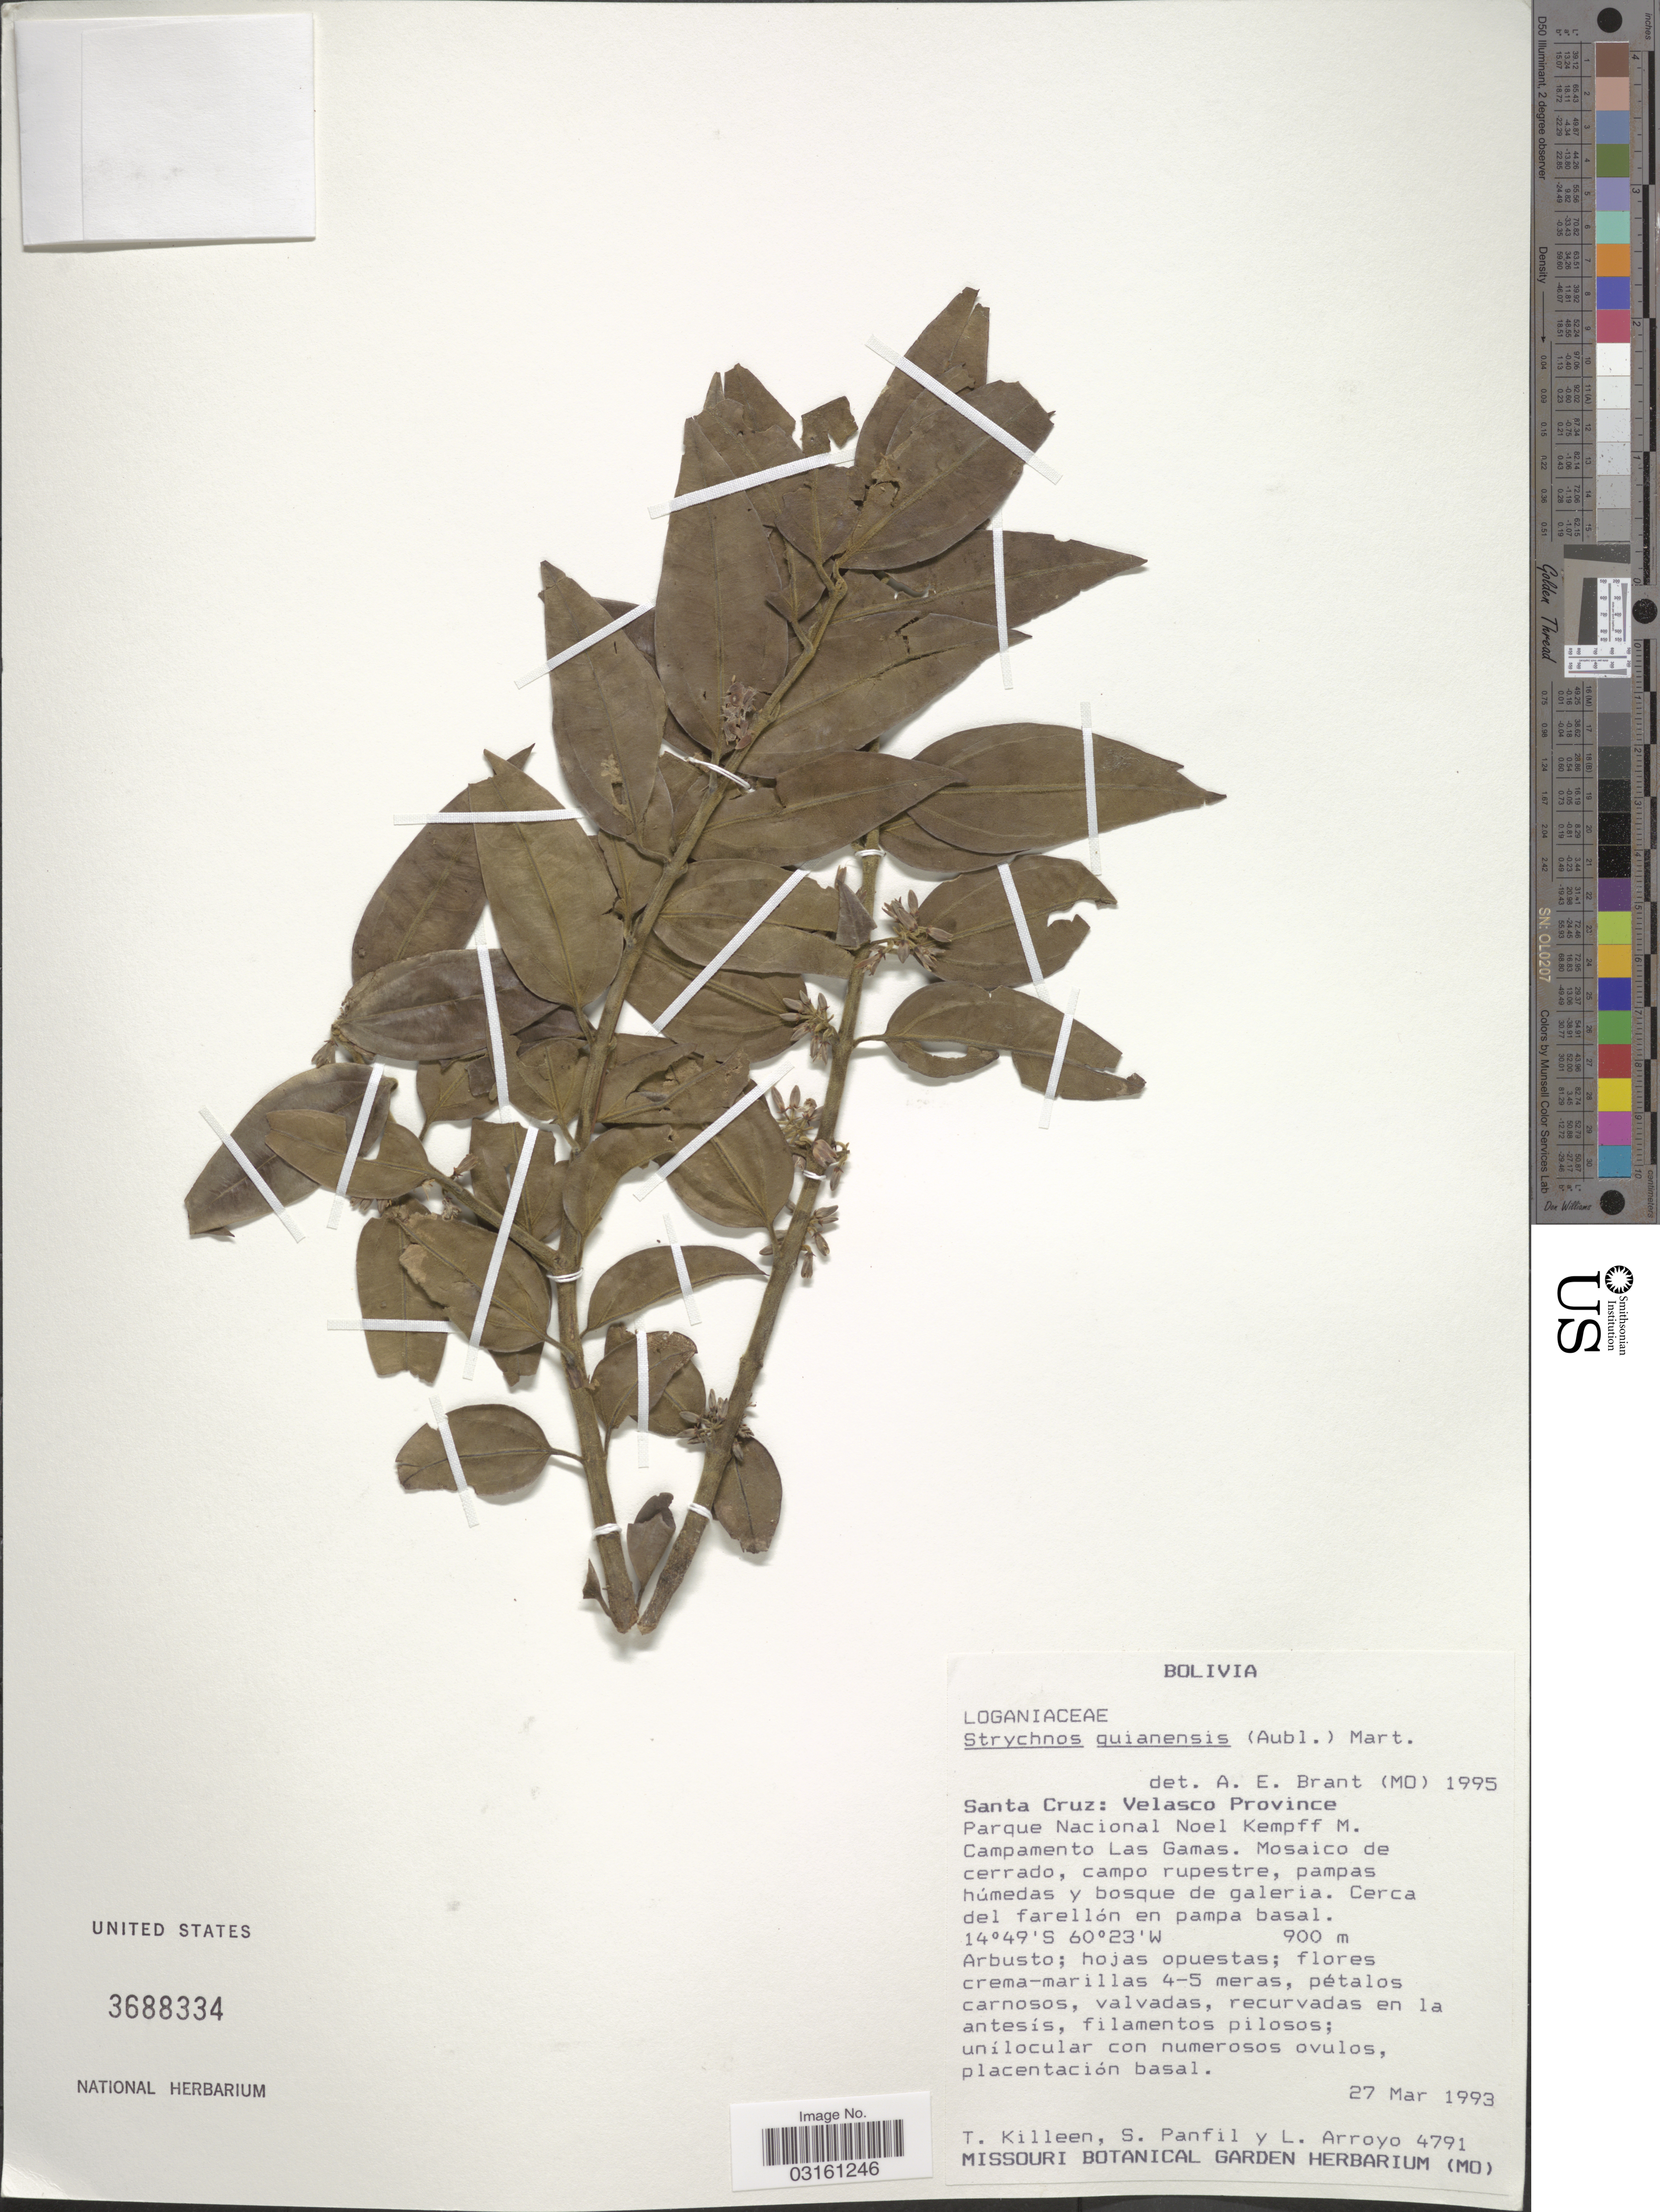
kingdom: Plantae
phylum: Tracheophyta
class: Magnoliopsida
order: Gentianales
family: Loganiaceae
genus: Strychnos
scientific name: Strychnos guianensis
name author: (Aubl.) Mart.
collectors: T. J. Killeen, S. Panfil & L. Arroyo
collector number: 4791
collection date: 1993-03-27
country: Bolivia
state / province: Santa Cruz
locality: Velasco Province, Parque Nacional Noel Kempff M., Campamento Las Gamas, Mosaiso de cerrado, campo rupestre, pampas húmedas y bosque de galeria, Cerca del farellón en pampa basal.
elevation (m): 900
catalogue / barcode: US 3688334